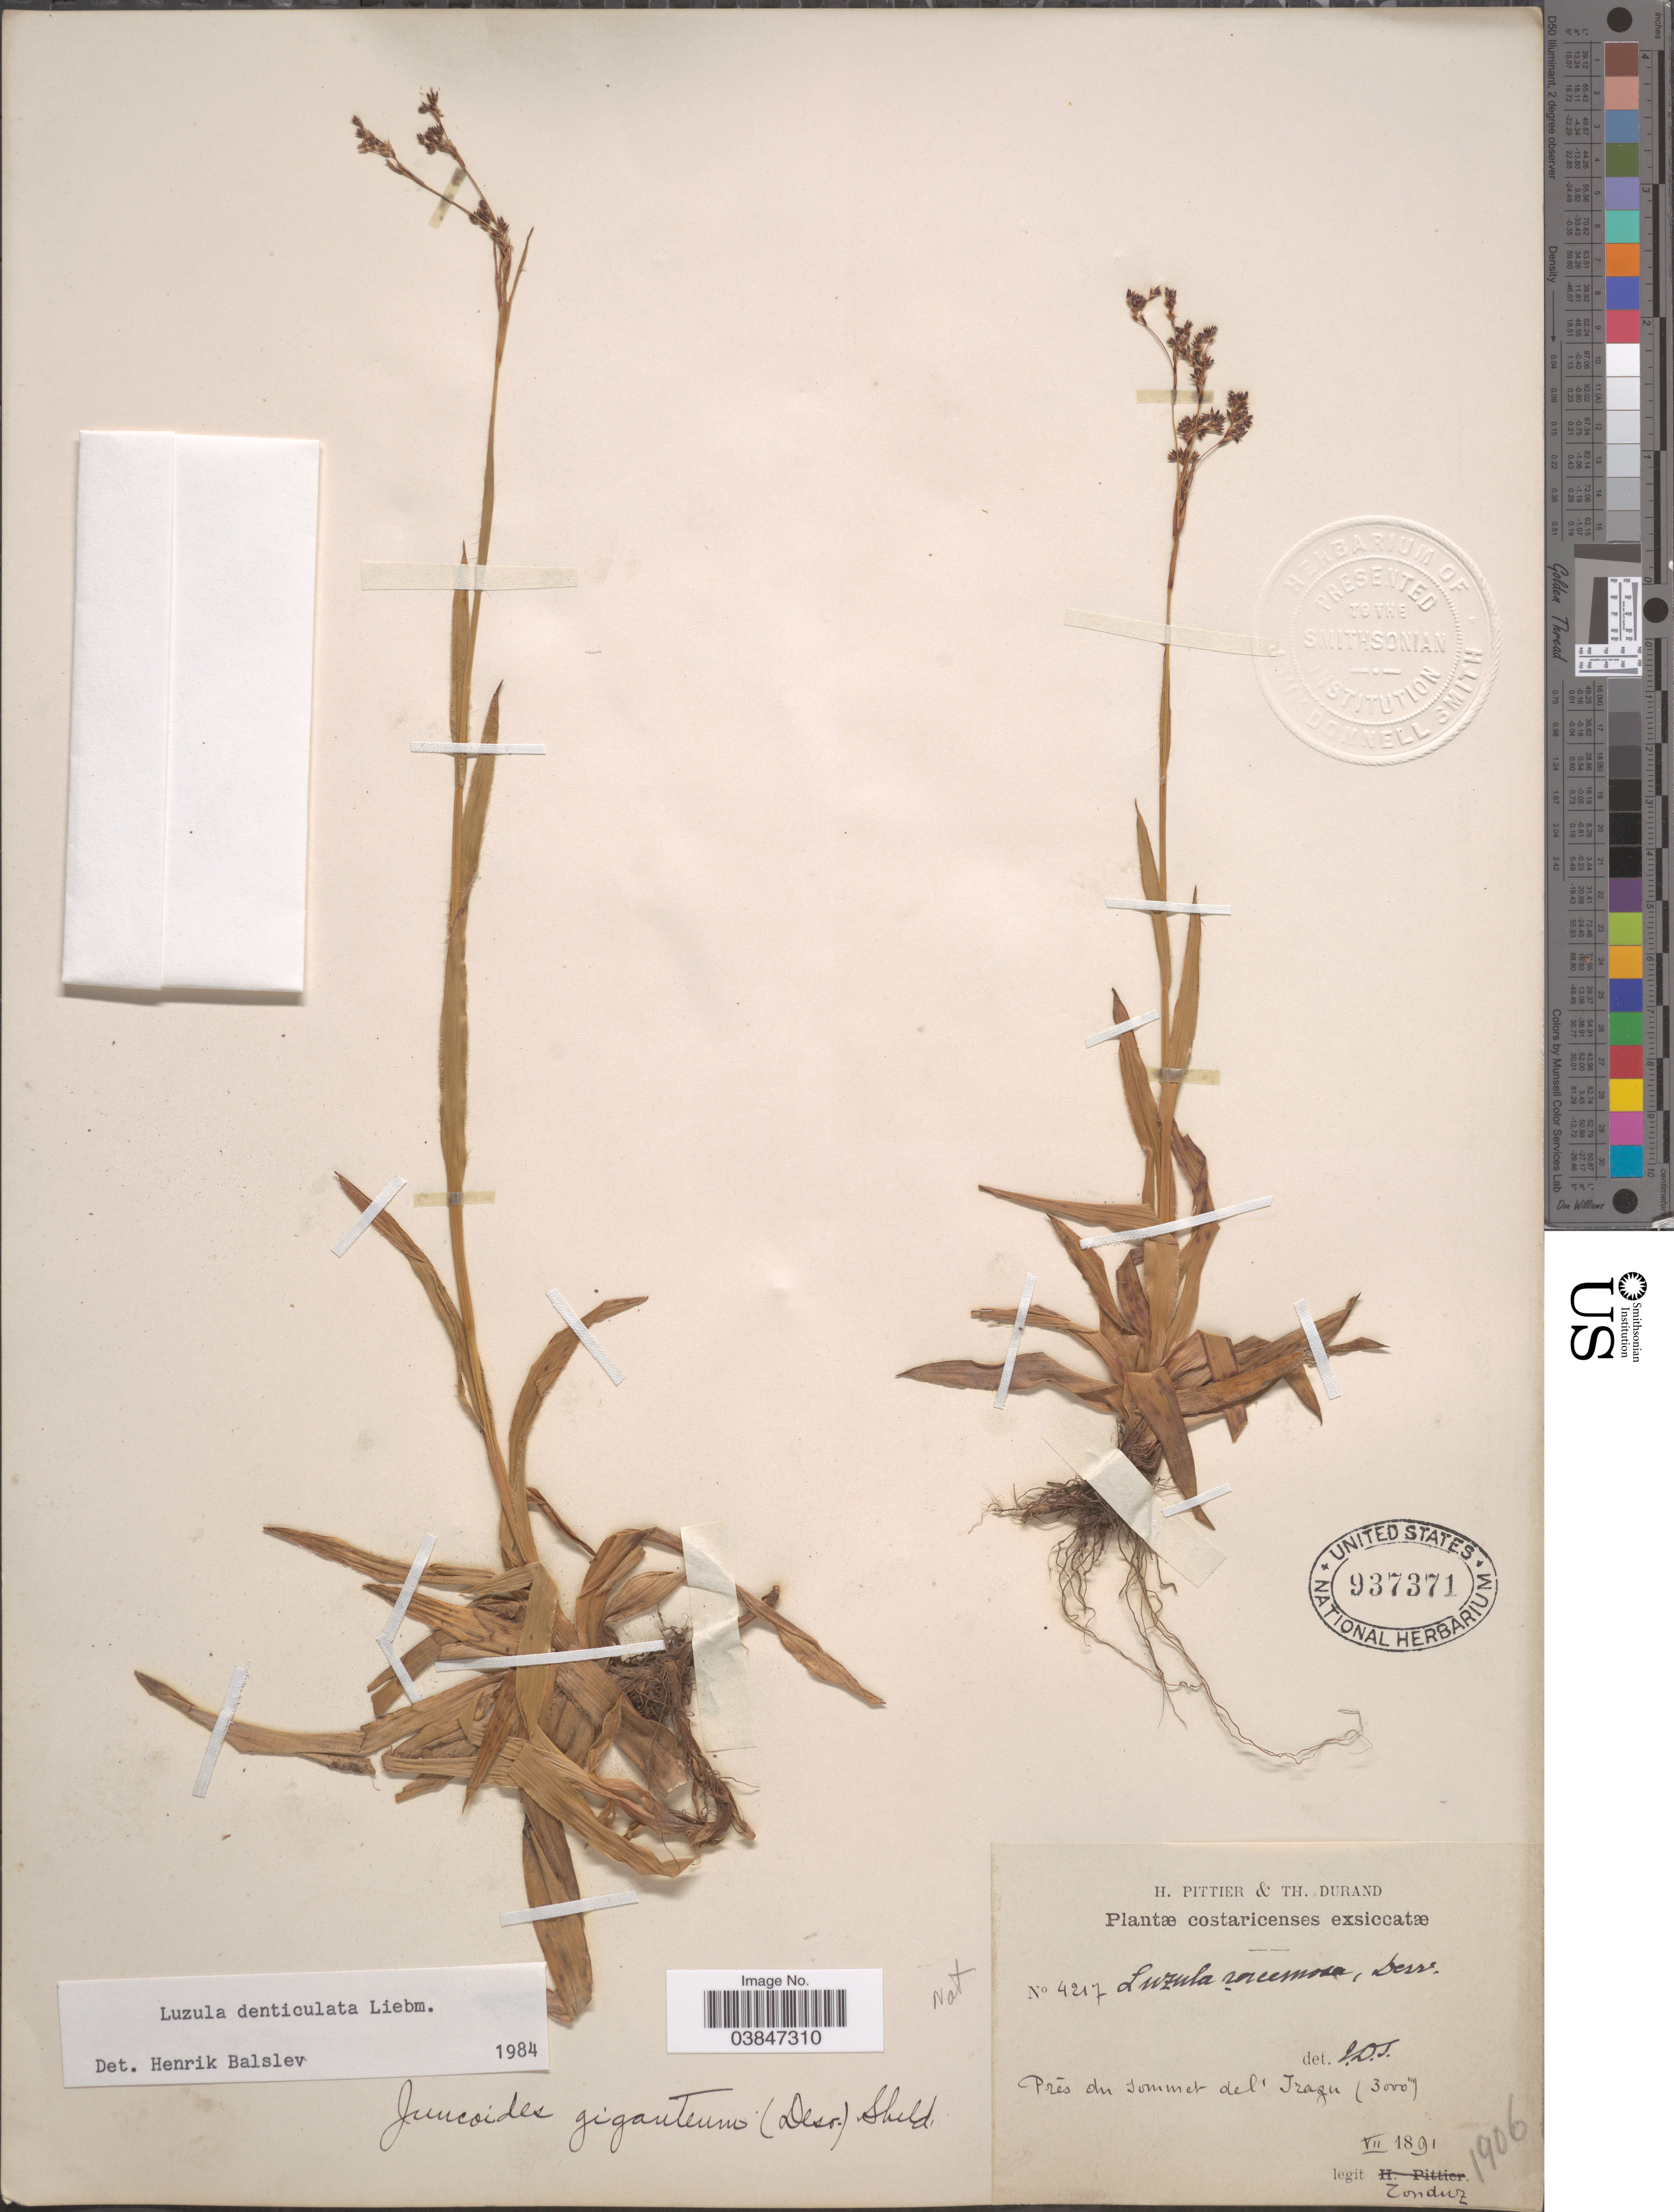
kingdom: Plantae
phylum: Tracheophyta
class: Liliopsida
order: Poales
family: Juncaceae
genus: Luzula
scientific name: Luzula denticulata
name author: Liebm.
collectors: Tonduz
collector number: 4217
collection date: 1891-07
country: Costa Rica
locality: Près du sommet del' Irazu.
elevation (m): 3000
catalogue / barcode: US 937371